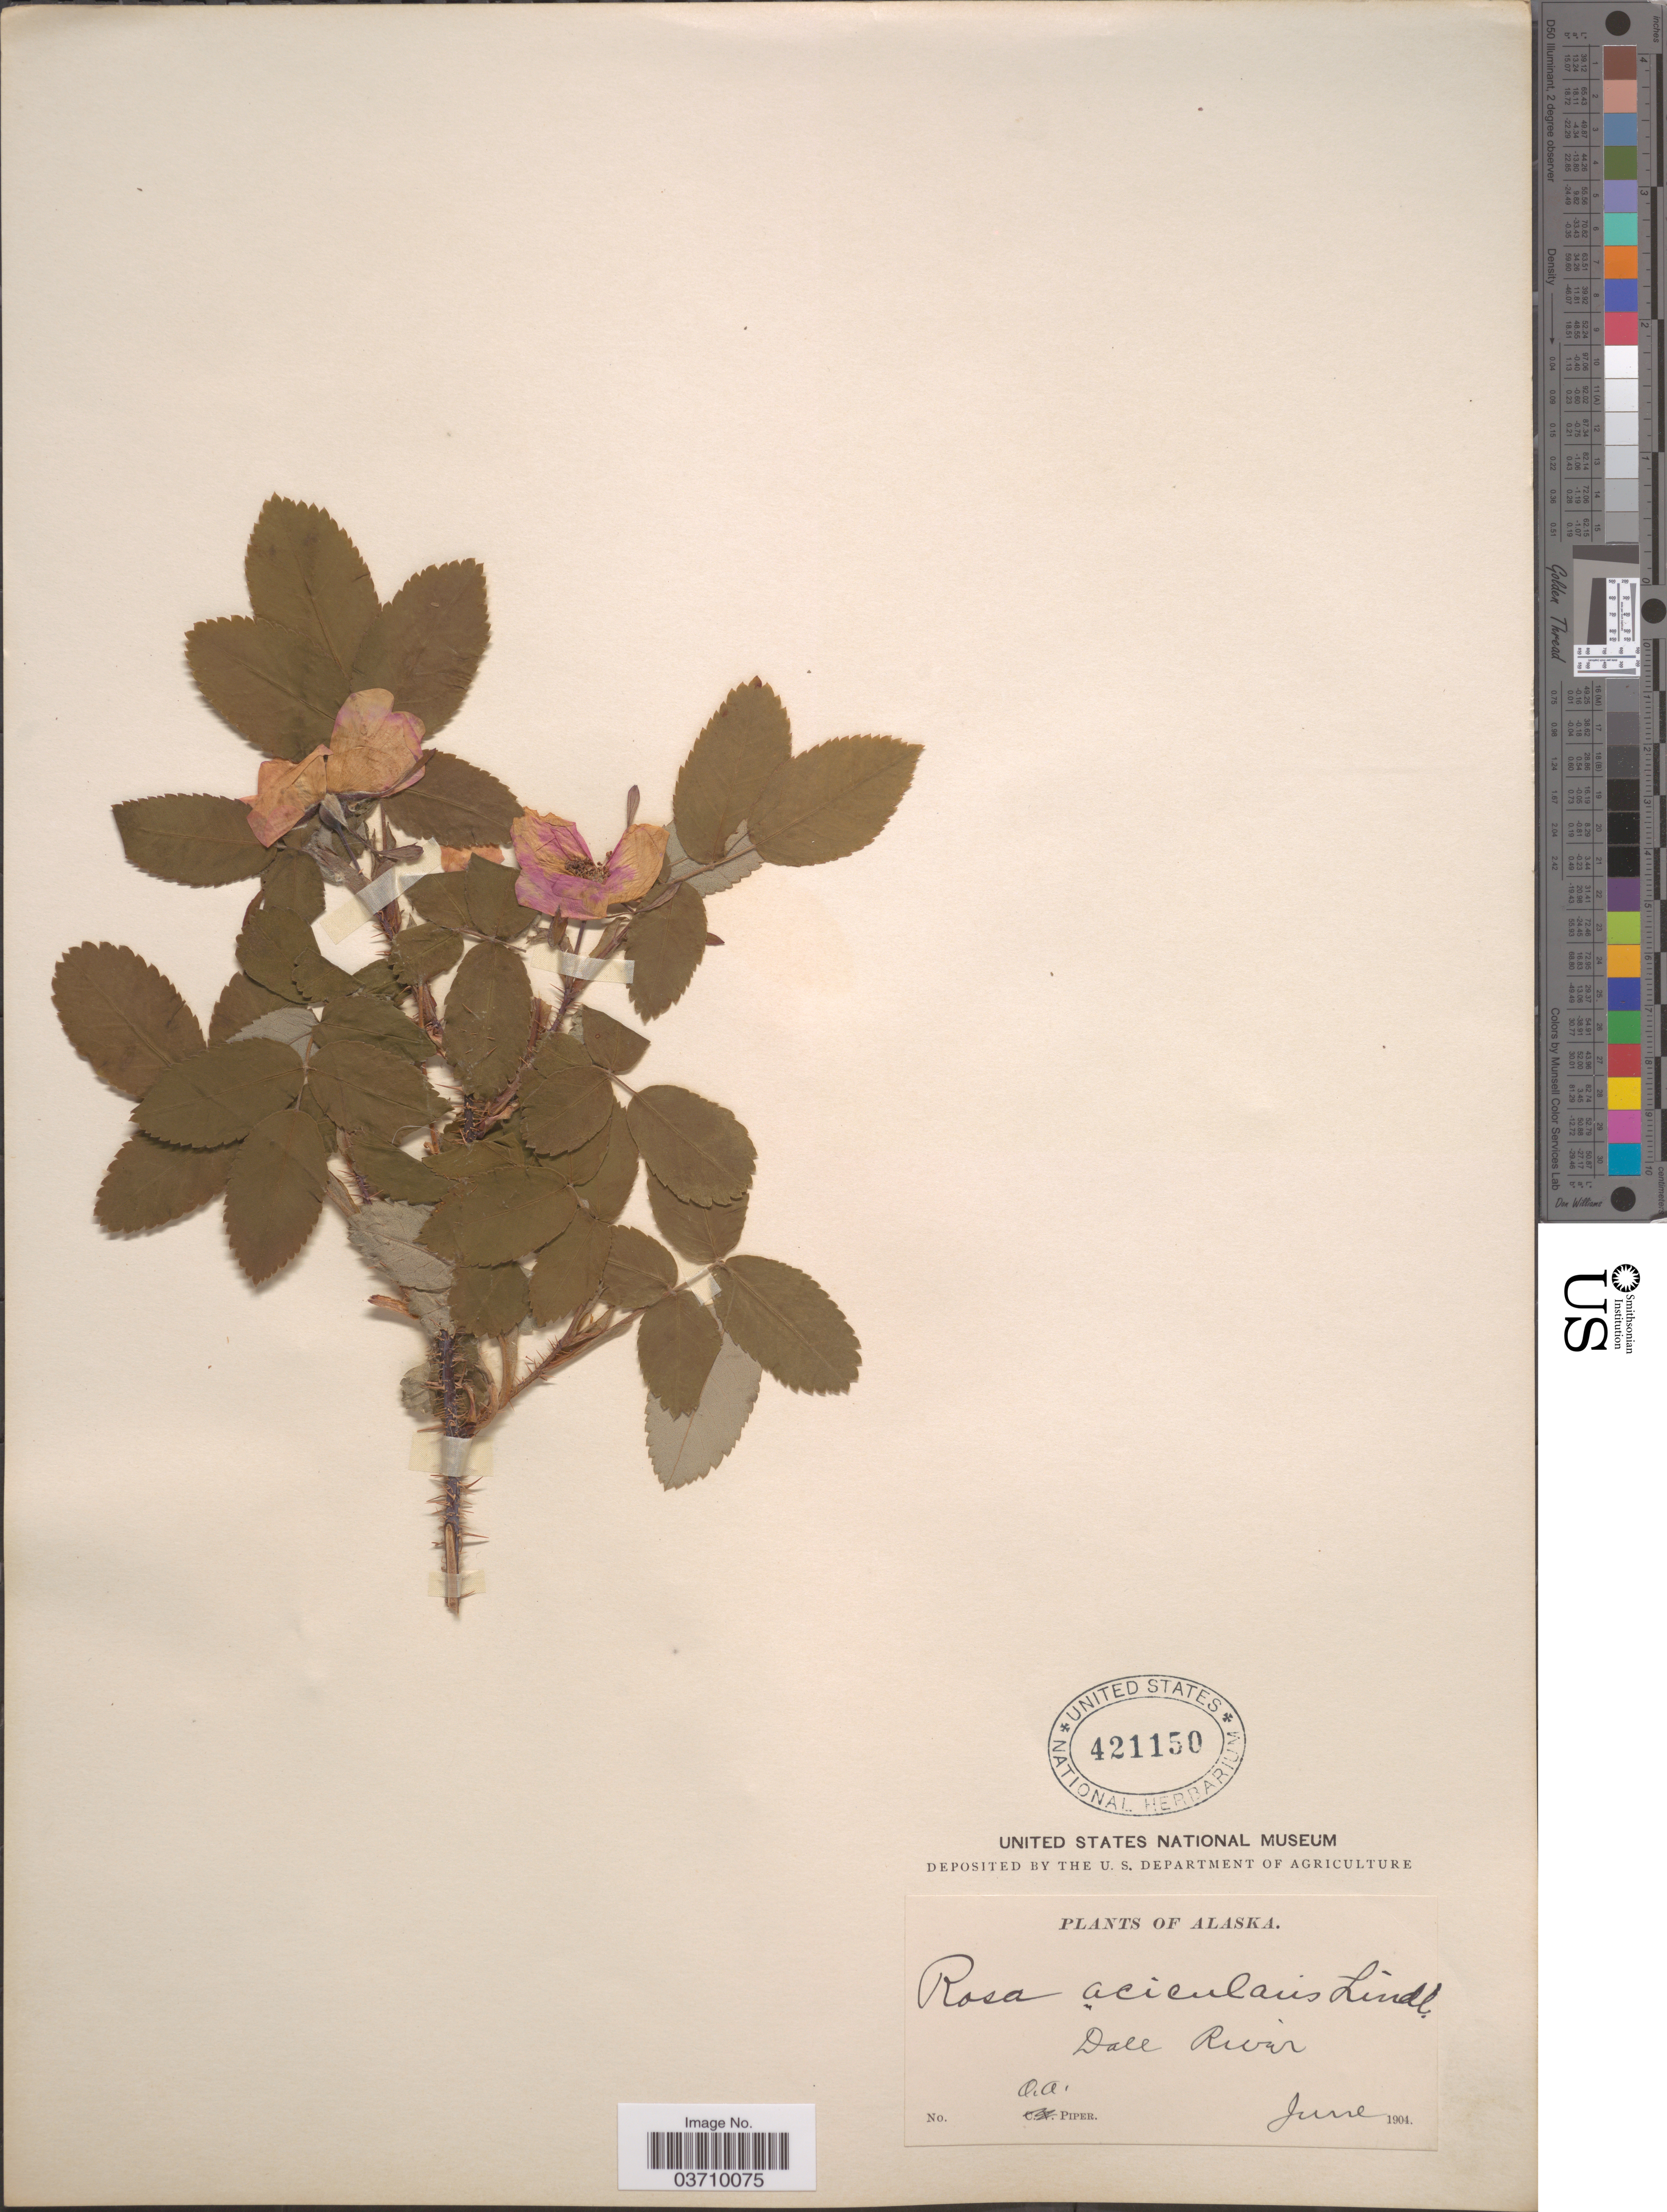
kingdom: Plantae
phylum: Tracheophyta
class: Magnoliopsida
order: Rosales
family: Rosaceae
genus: Rosa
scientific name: Rosa acicularis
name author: Lindl.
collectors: O. Piper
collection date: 1904-06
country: United States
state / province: Alaska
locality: Dall River.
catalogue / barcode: US 421150